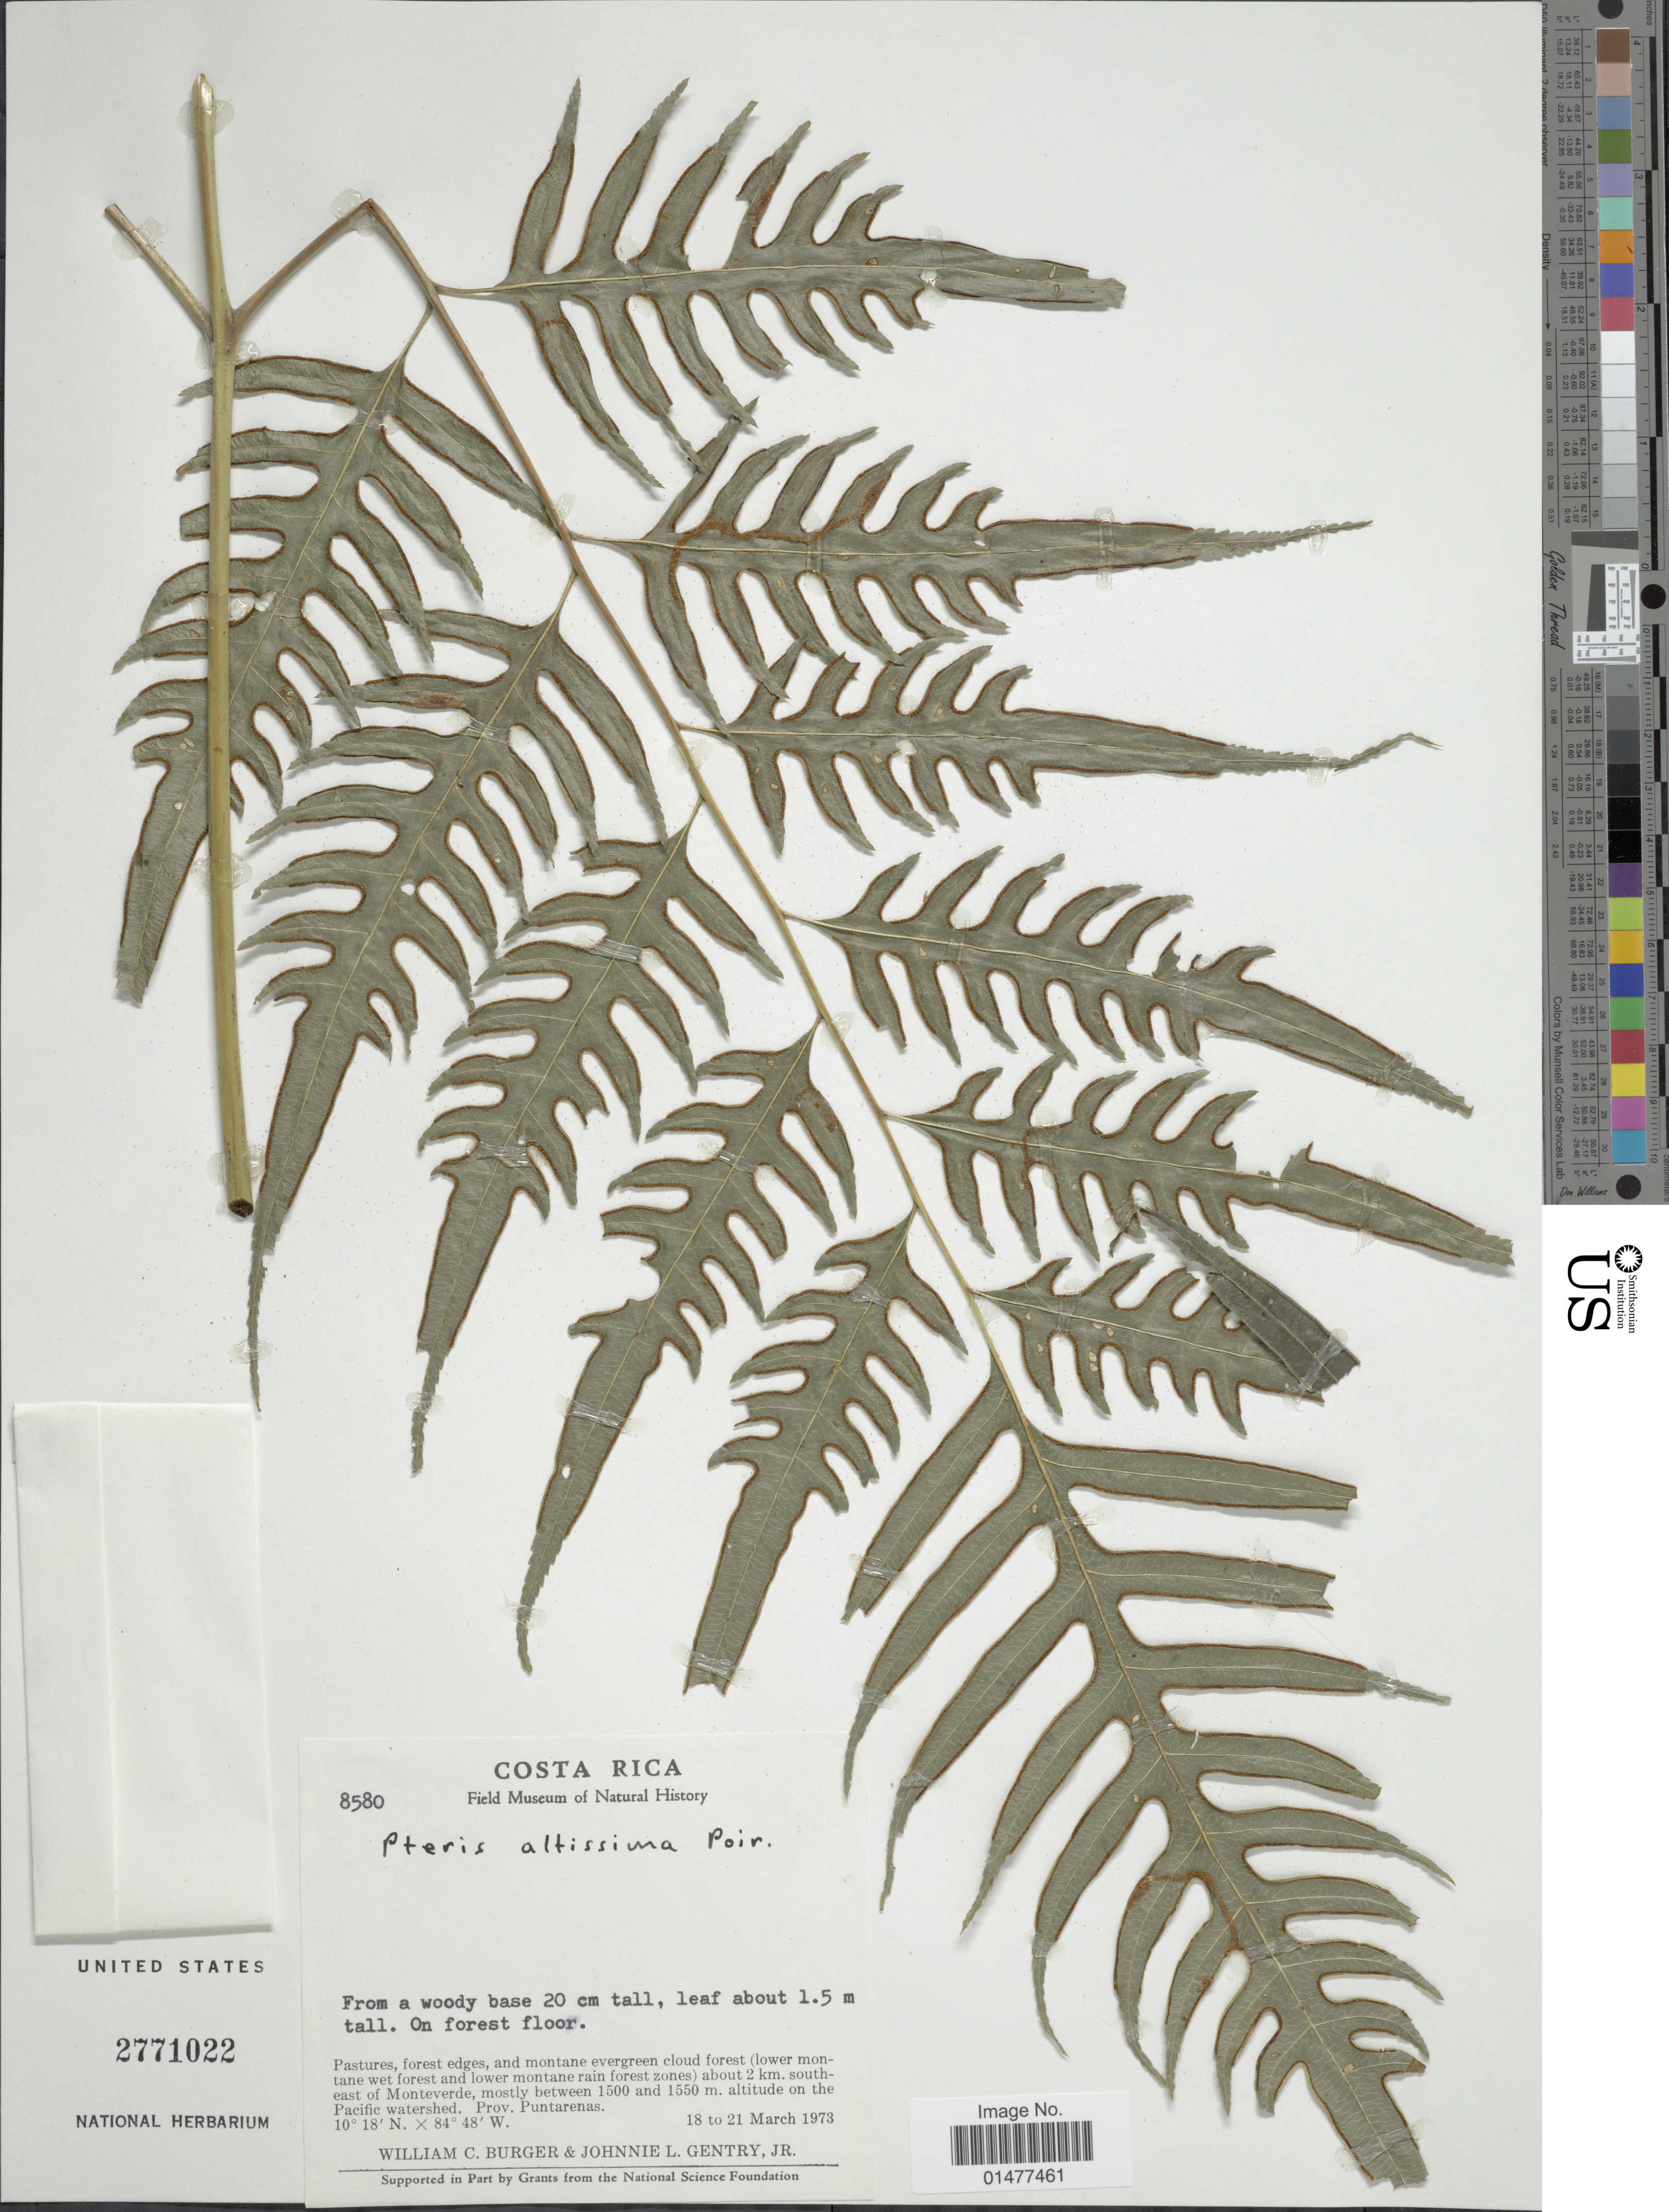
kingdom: Plantae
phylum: Tracheophyta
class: Polypodiopsida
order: Polypodiales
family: Pteridaceae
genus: Pteris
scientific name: Pteris altissima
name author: Poir.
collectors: W. Burger & J. L. Gentry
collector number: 8580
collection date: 1973-03-18/1973-03-21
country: Costa Rica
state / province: Puntarenas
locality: About 2 km. southeast of Monteverde, on the Pacific watershed.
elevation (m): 1500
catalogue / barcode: US 2771022